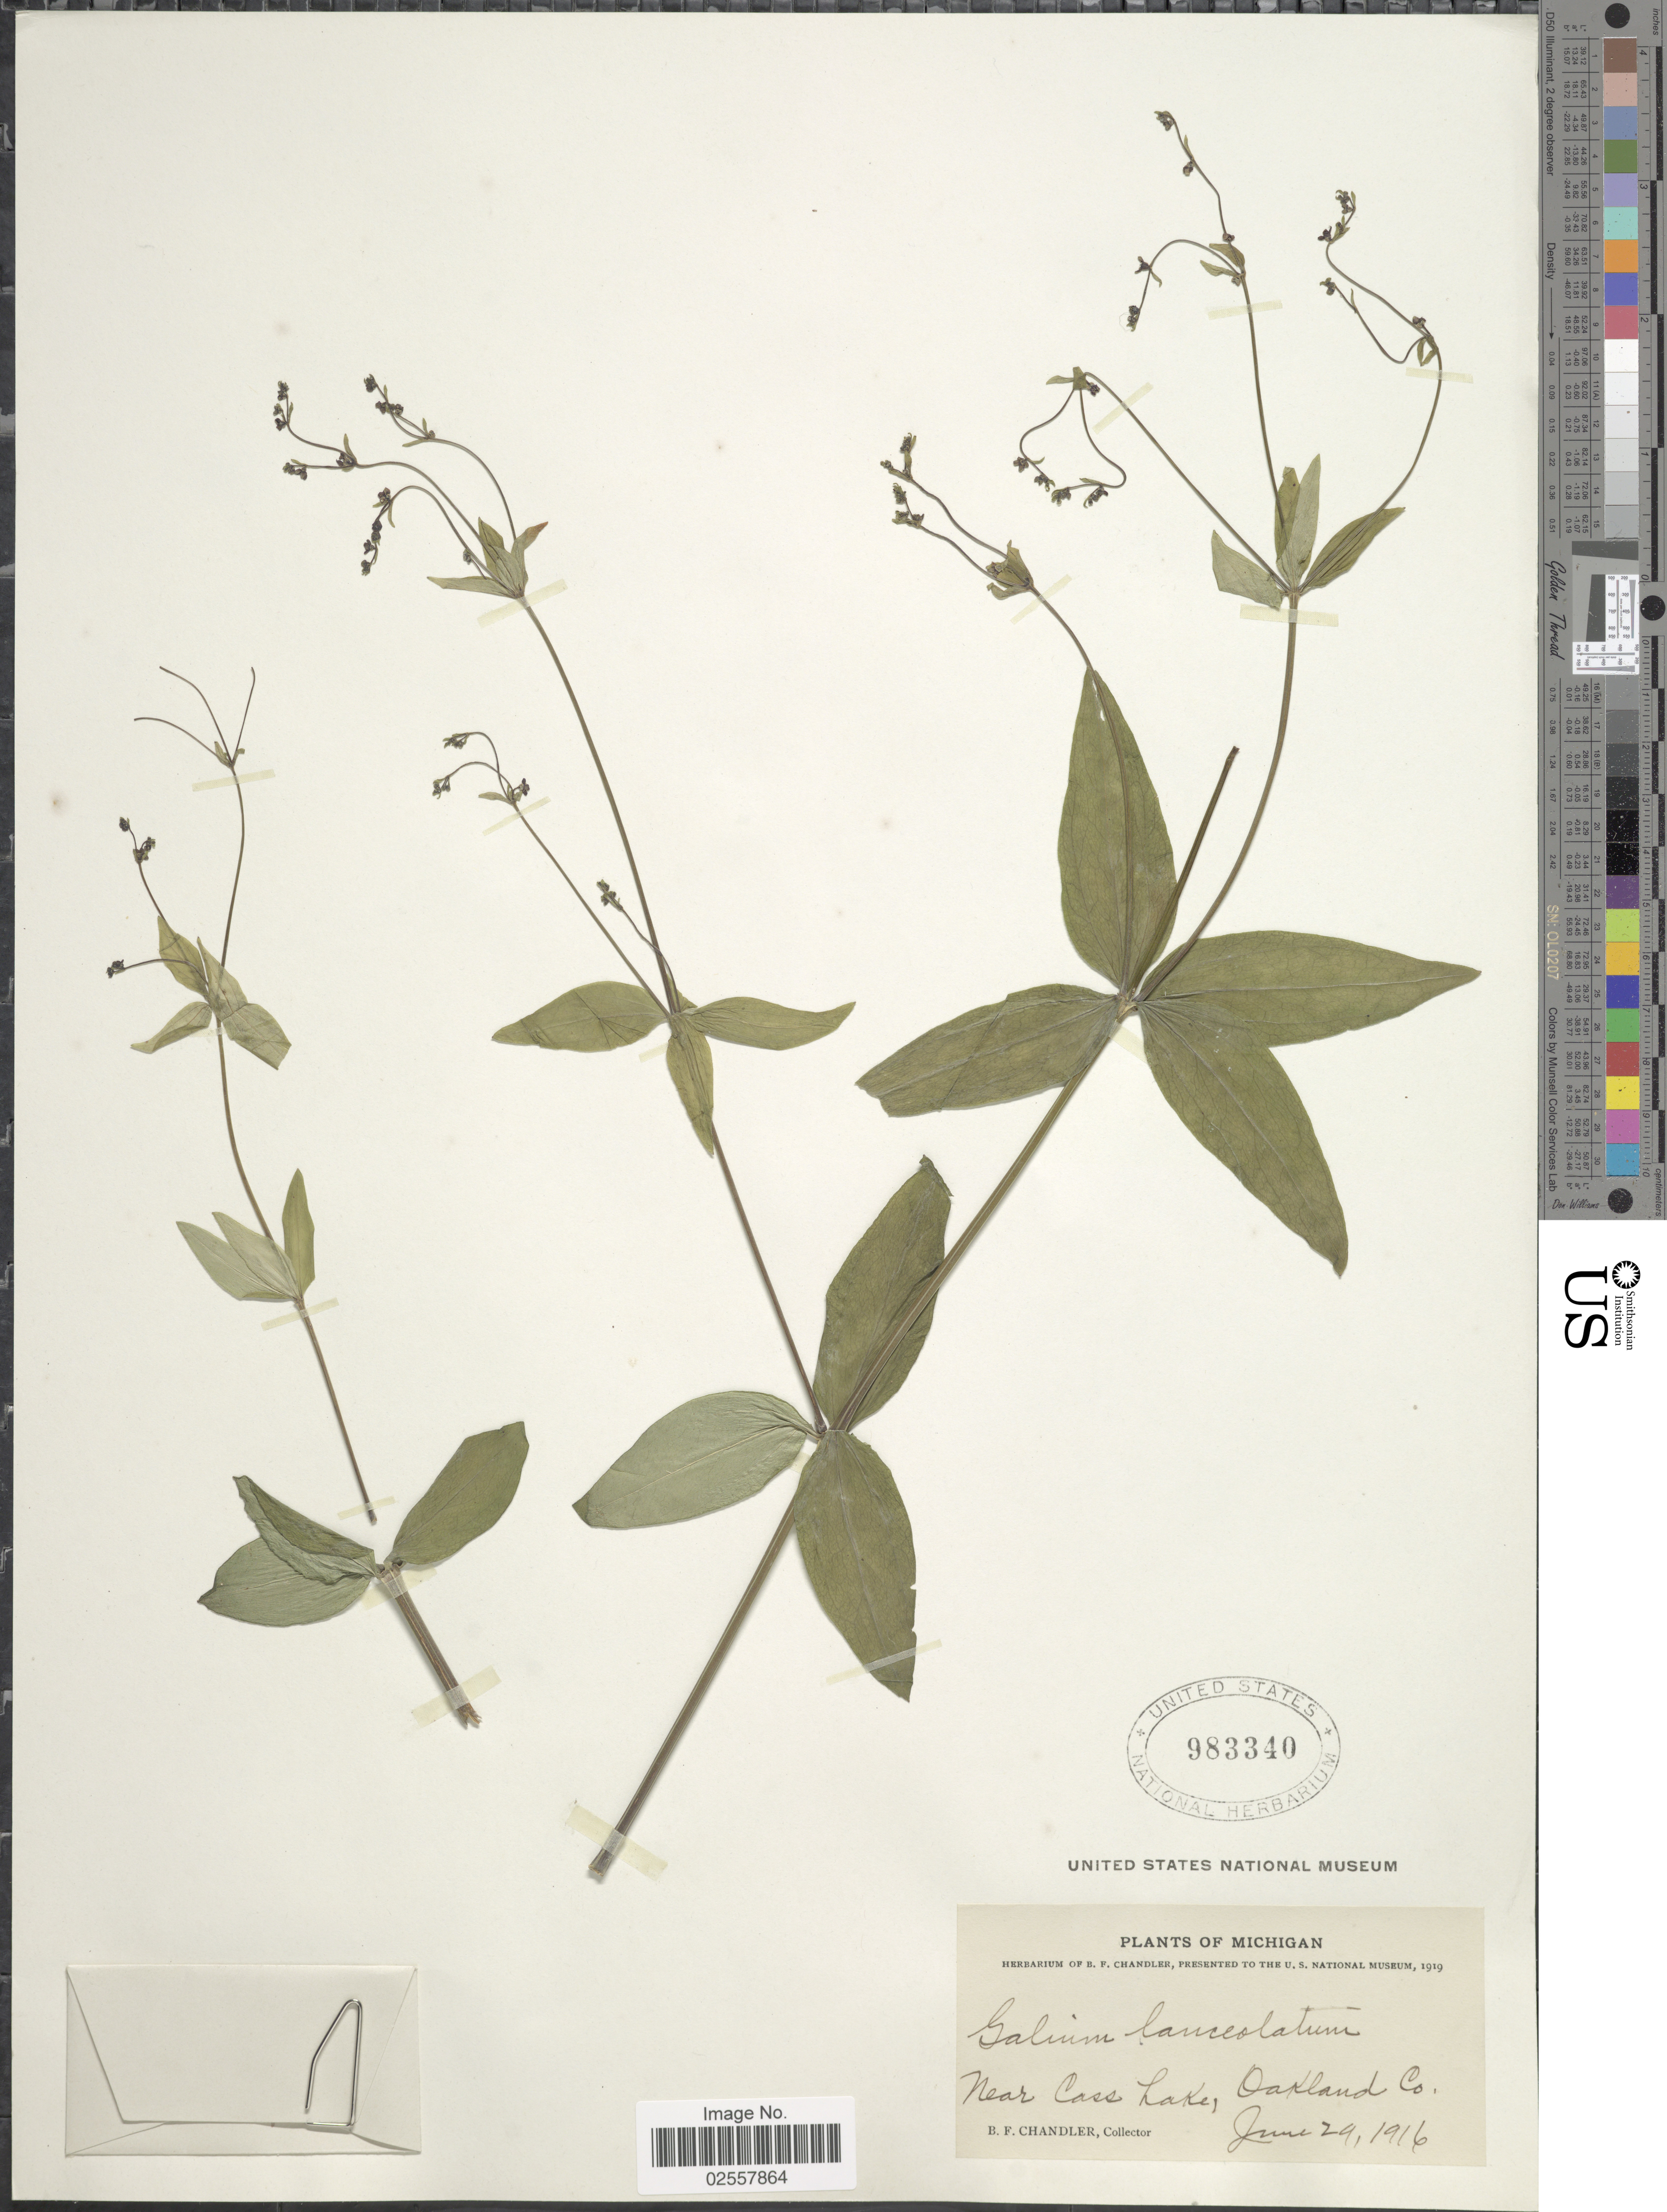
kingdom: Plantae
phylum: Tracheophyta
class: Magnoliopsida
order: Gentianales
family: Rubiaceae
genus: Galium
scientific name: Galium lanceolatum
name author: (Torr. & A. Gray) Torr.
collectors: B. F. Chandler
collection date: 1916-06-29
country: United States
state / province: Michigan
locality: Near Cass Lake, Oakland Co.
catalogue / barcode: US 983340